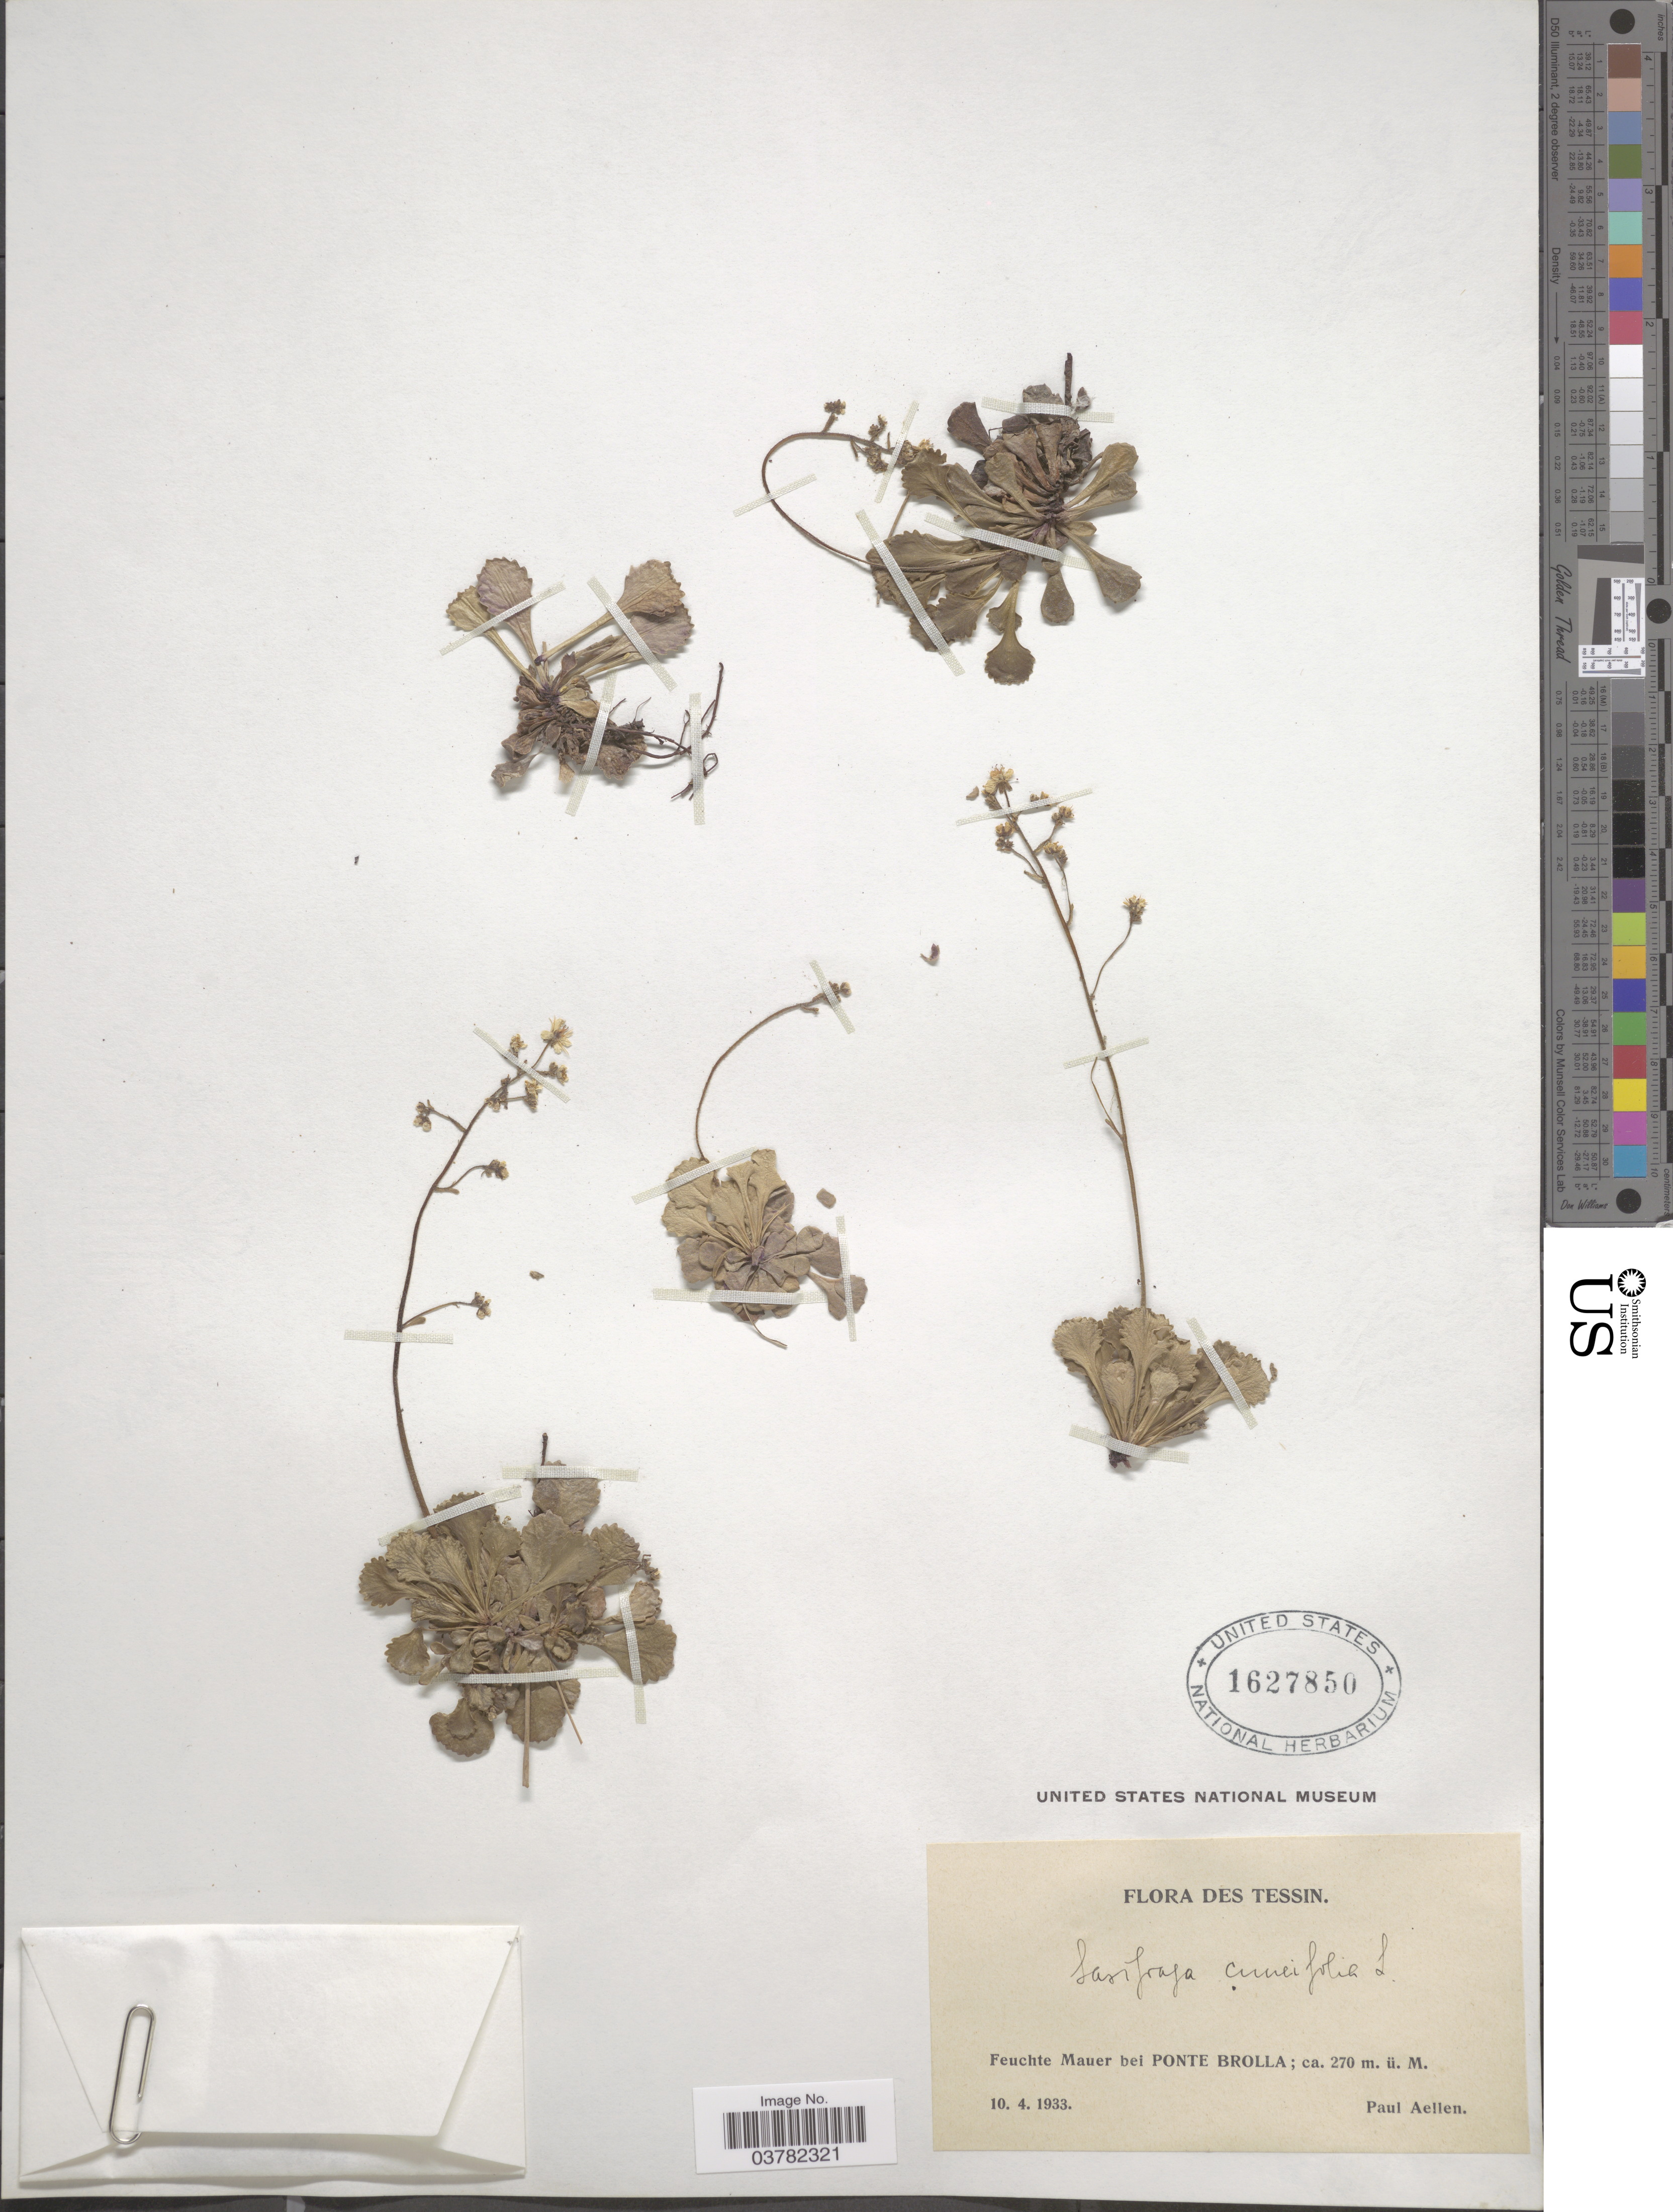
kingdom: Plantae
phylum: Tracheophyta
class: Magnoliopsida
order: Saxifragales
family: Saxifragaceae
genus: Saxifraga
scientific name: Saxifraga cuneifolia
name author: L.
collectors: P. Aellen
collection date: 1933-04-10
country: Switzerland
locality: Tessin. Fuechte Mauer bei Ponte Brolla.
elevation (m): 270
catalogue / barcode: US 1627850